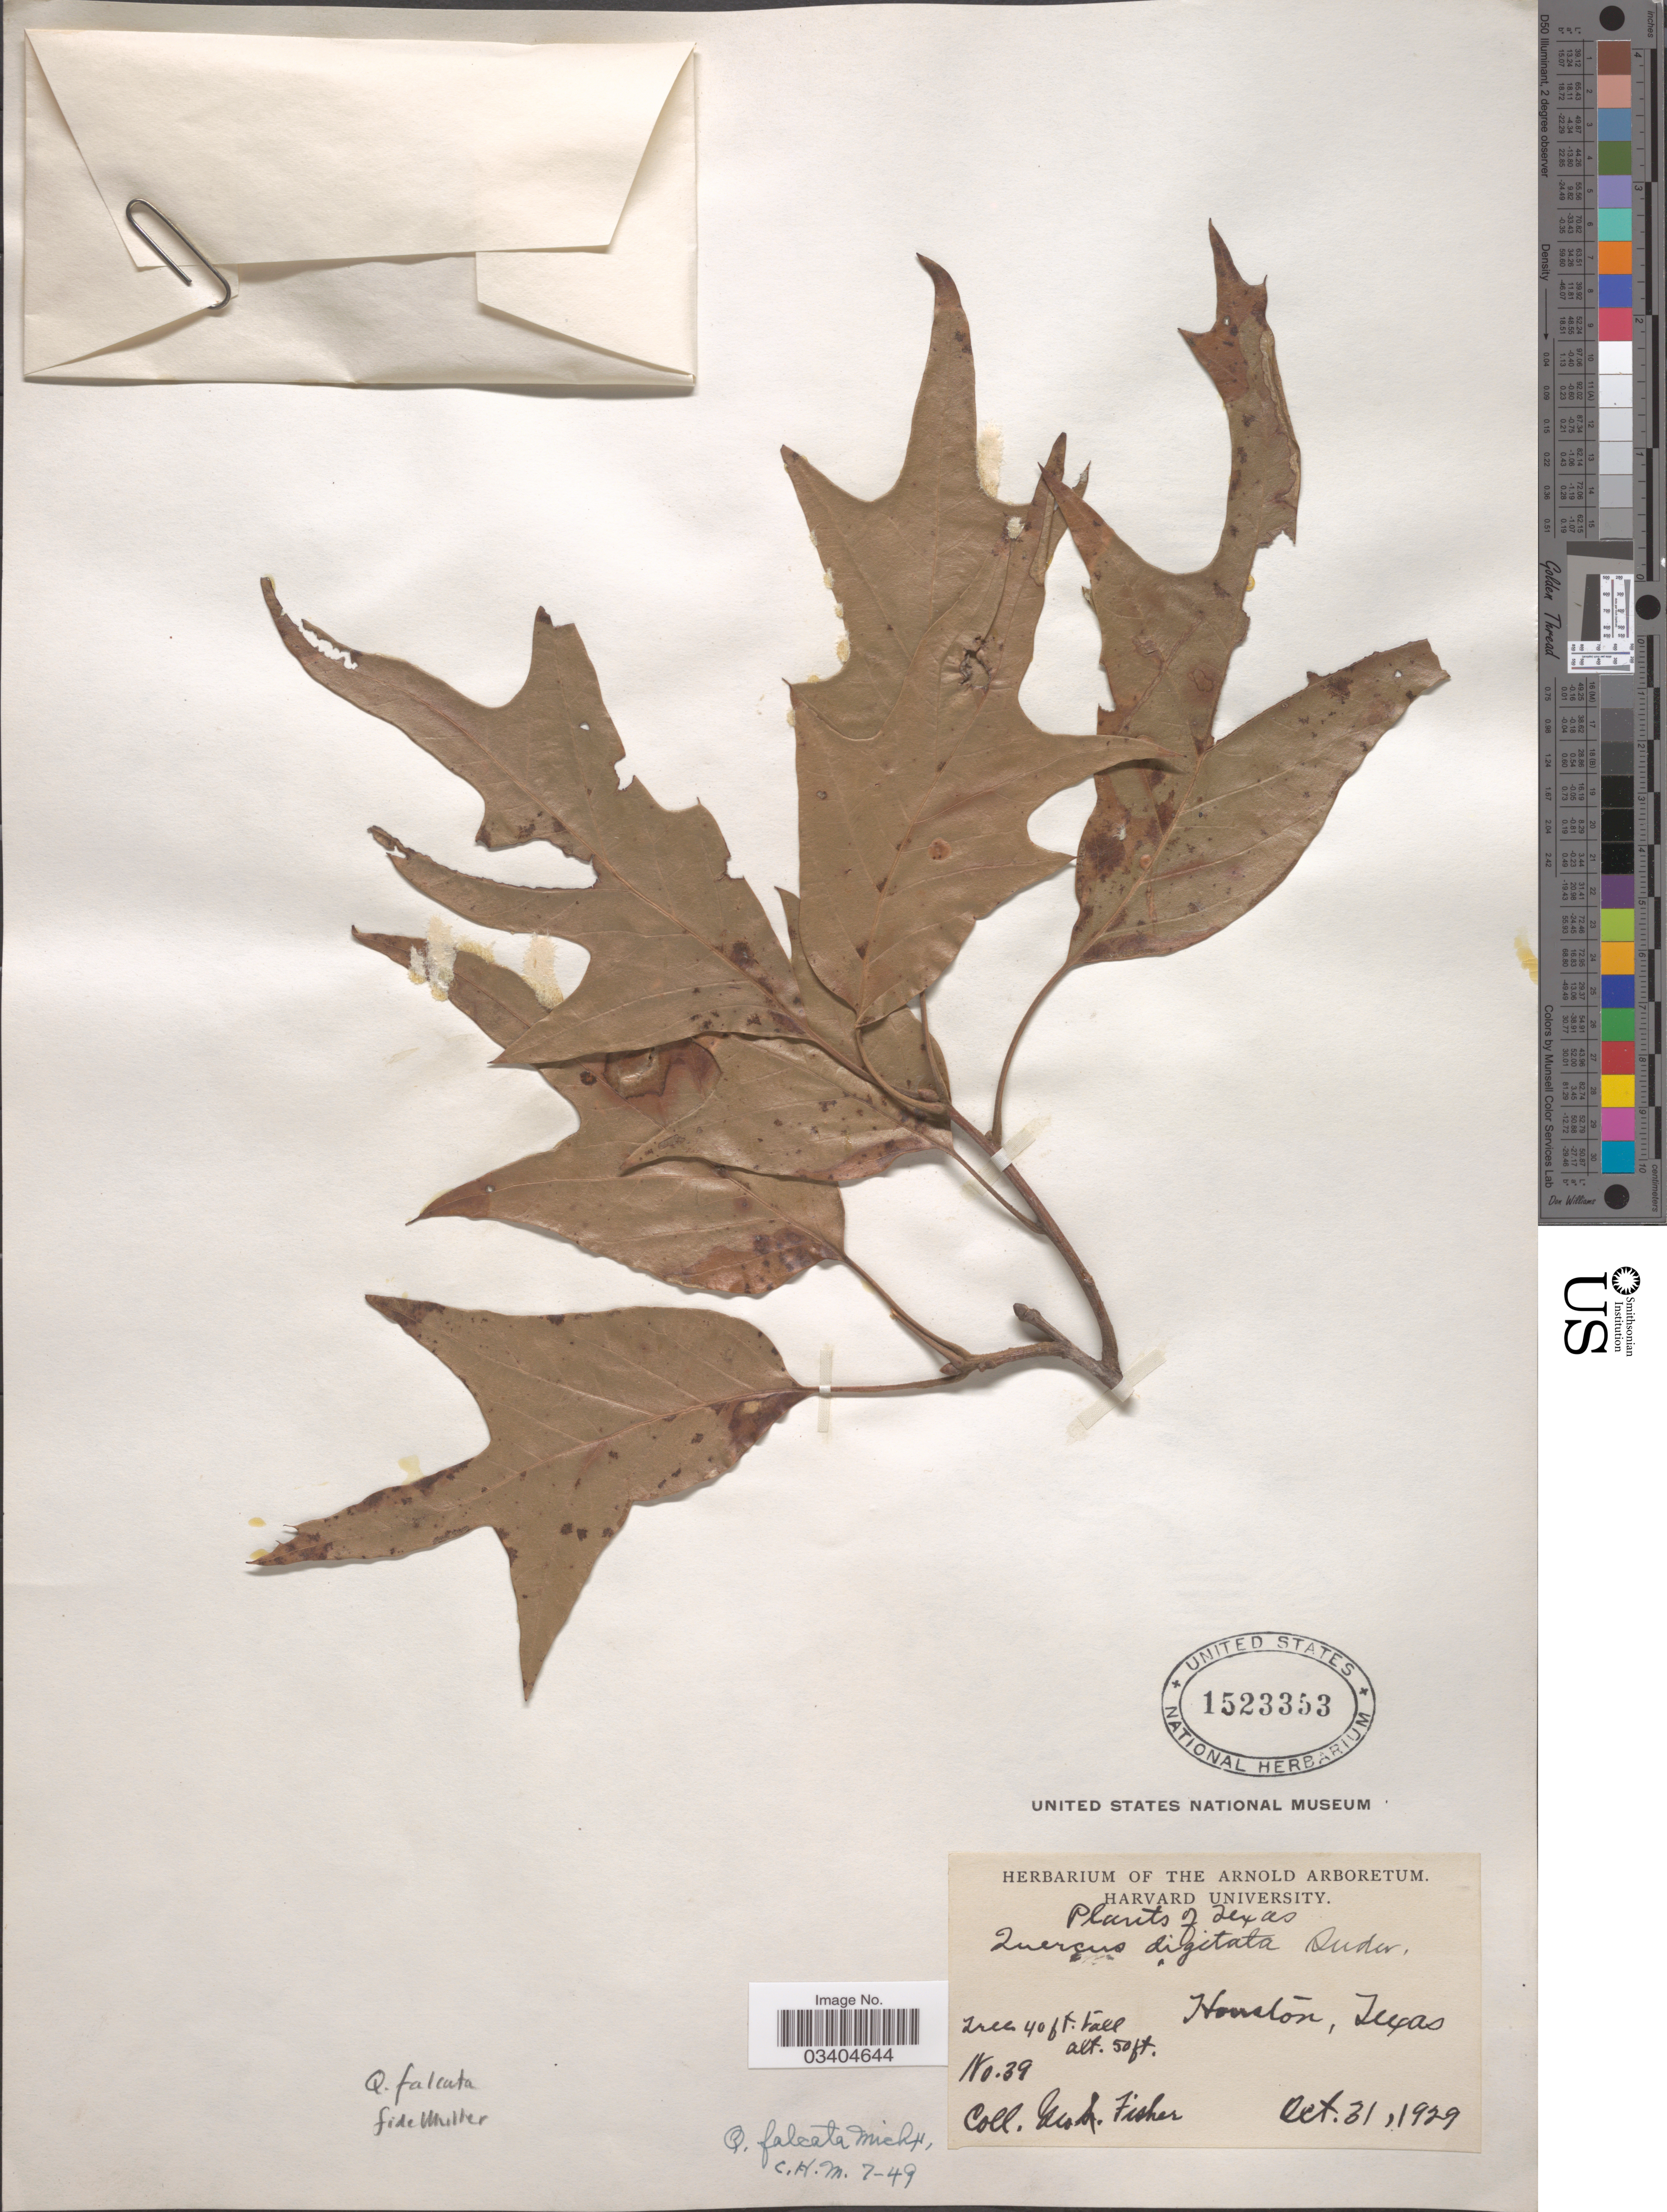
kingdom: Plantae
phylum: Tracheophyta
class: Magnoliopsida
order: Fagales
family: Fagaceae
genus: Quercus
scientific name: Quercus falcata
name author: Michx.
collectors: G. L. Fisher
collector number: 39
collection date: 1929-10-31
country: United States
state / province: Texas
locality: Houston.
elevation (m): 15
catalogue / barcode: US 1523353